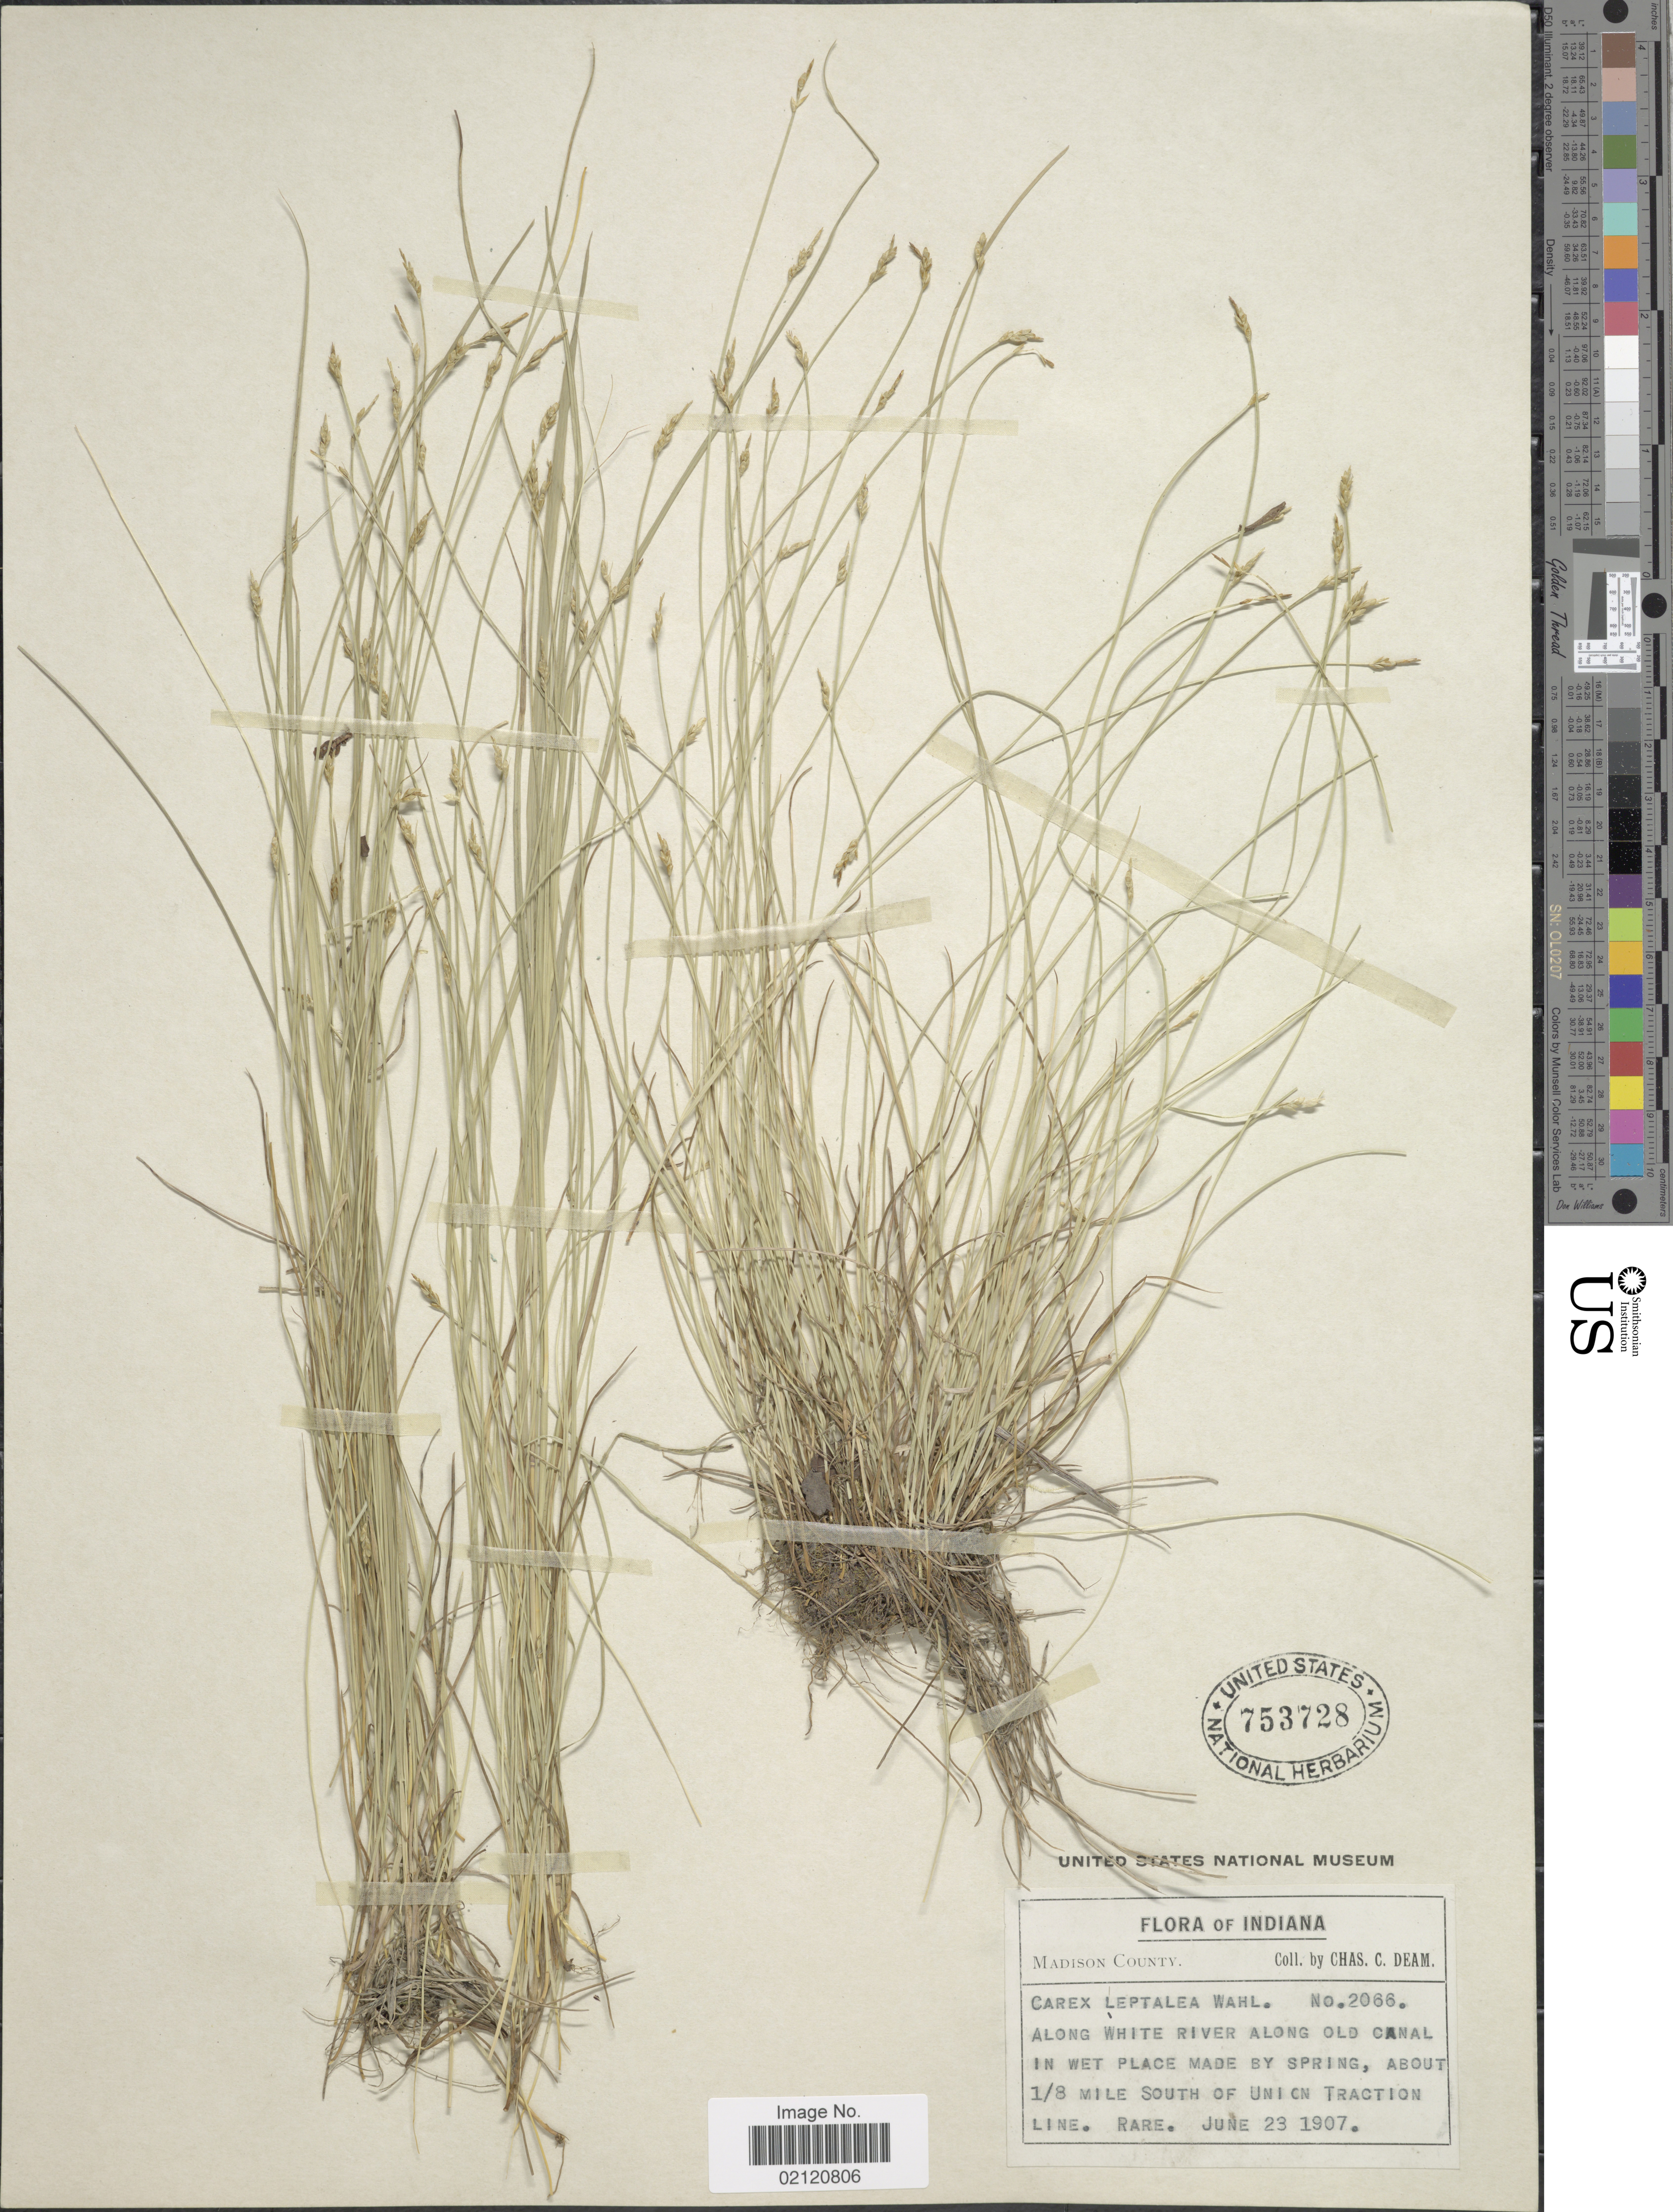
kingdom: Plantae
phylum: Tracheophyta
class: Liliopsida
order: Poales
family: Cyperaceae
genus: Carex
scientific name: Carex leptalea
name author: Wahlenb.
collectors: C. C. Deam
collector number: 2066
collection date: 1907-06-23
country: United States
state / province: Indiana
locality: Madison County, Along White River along old Canal in wet place made by Spring, about 1/8 mile south of Union Traction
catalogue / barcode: US 753728